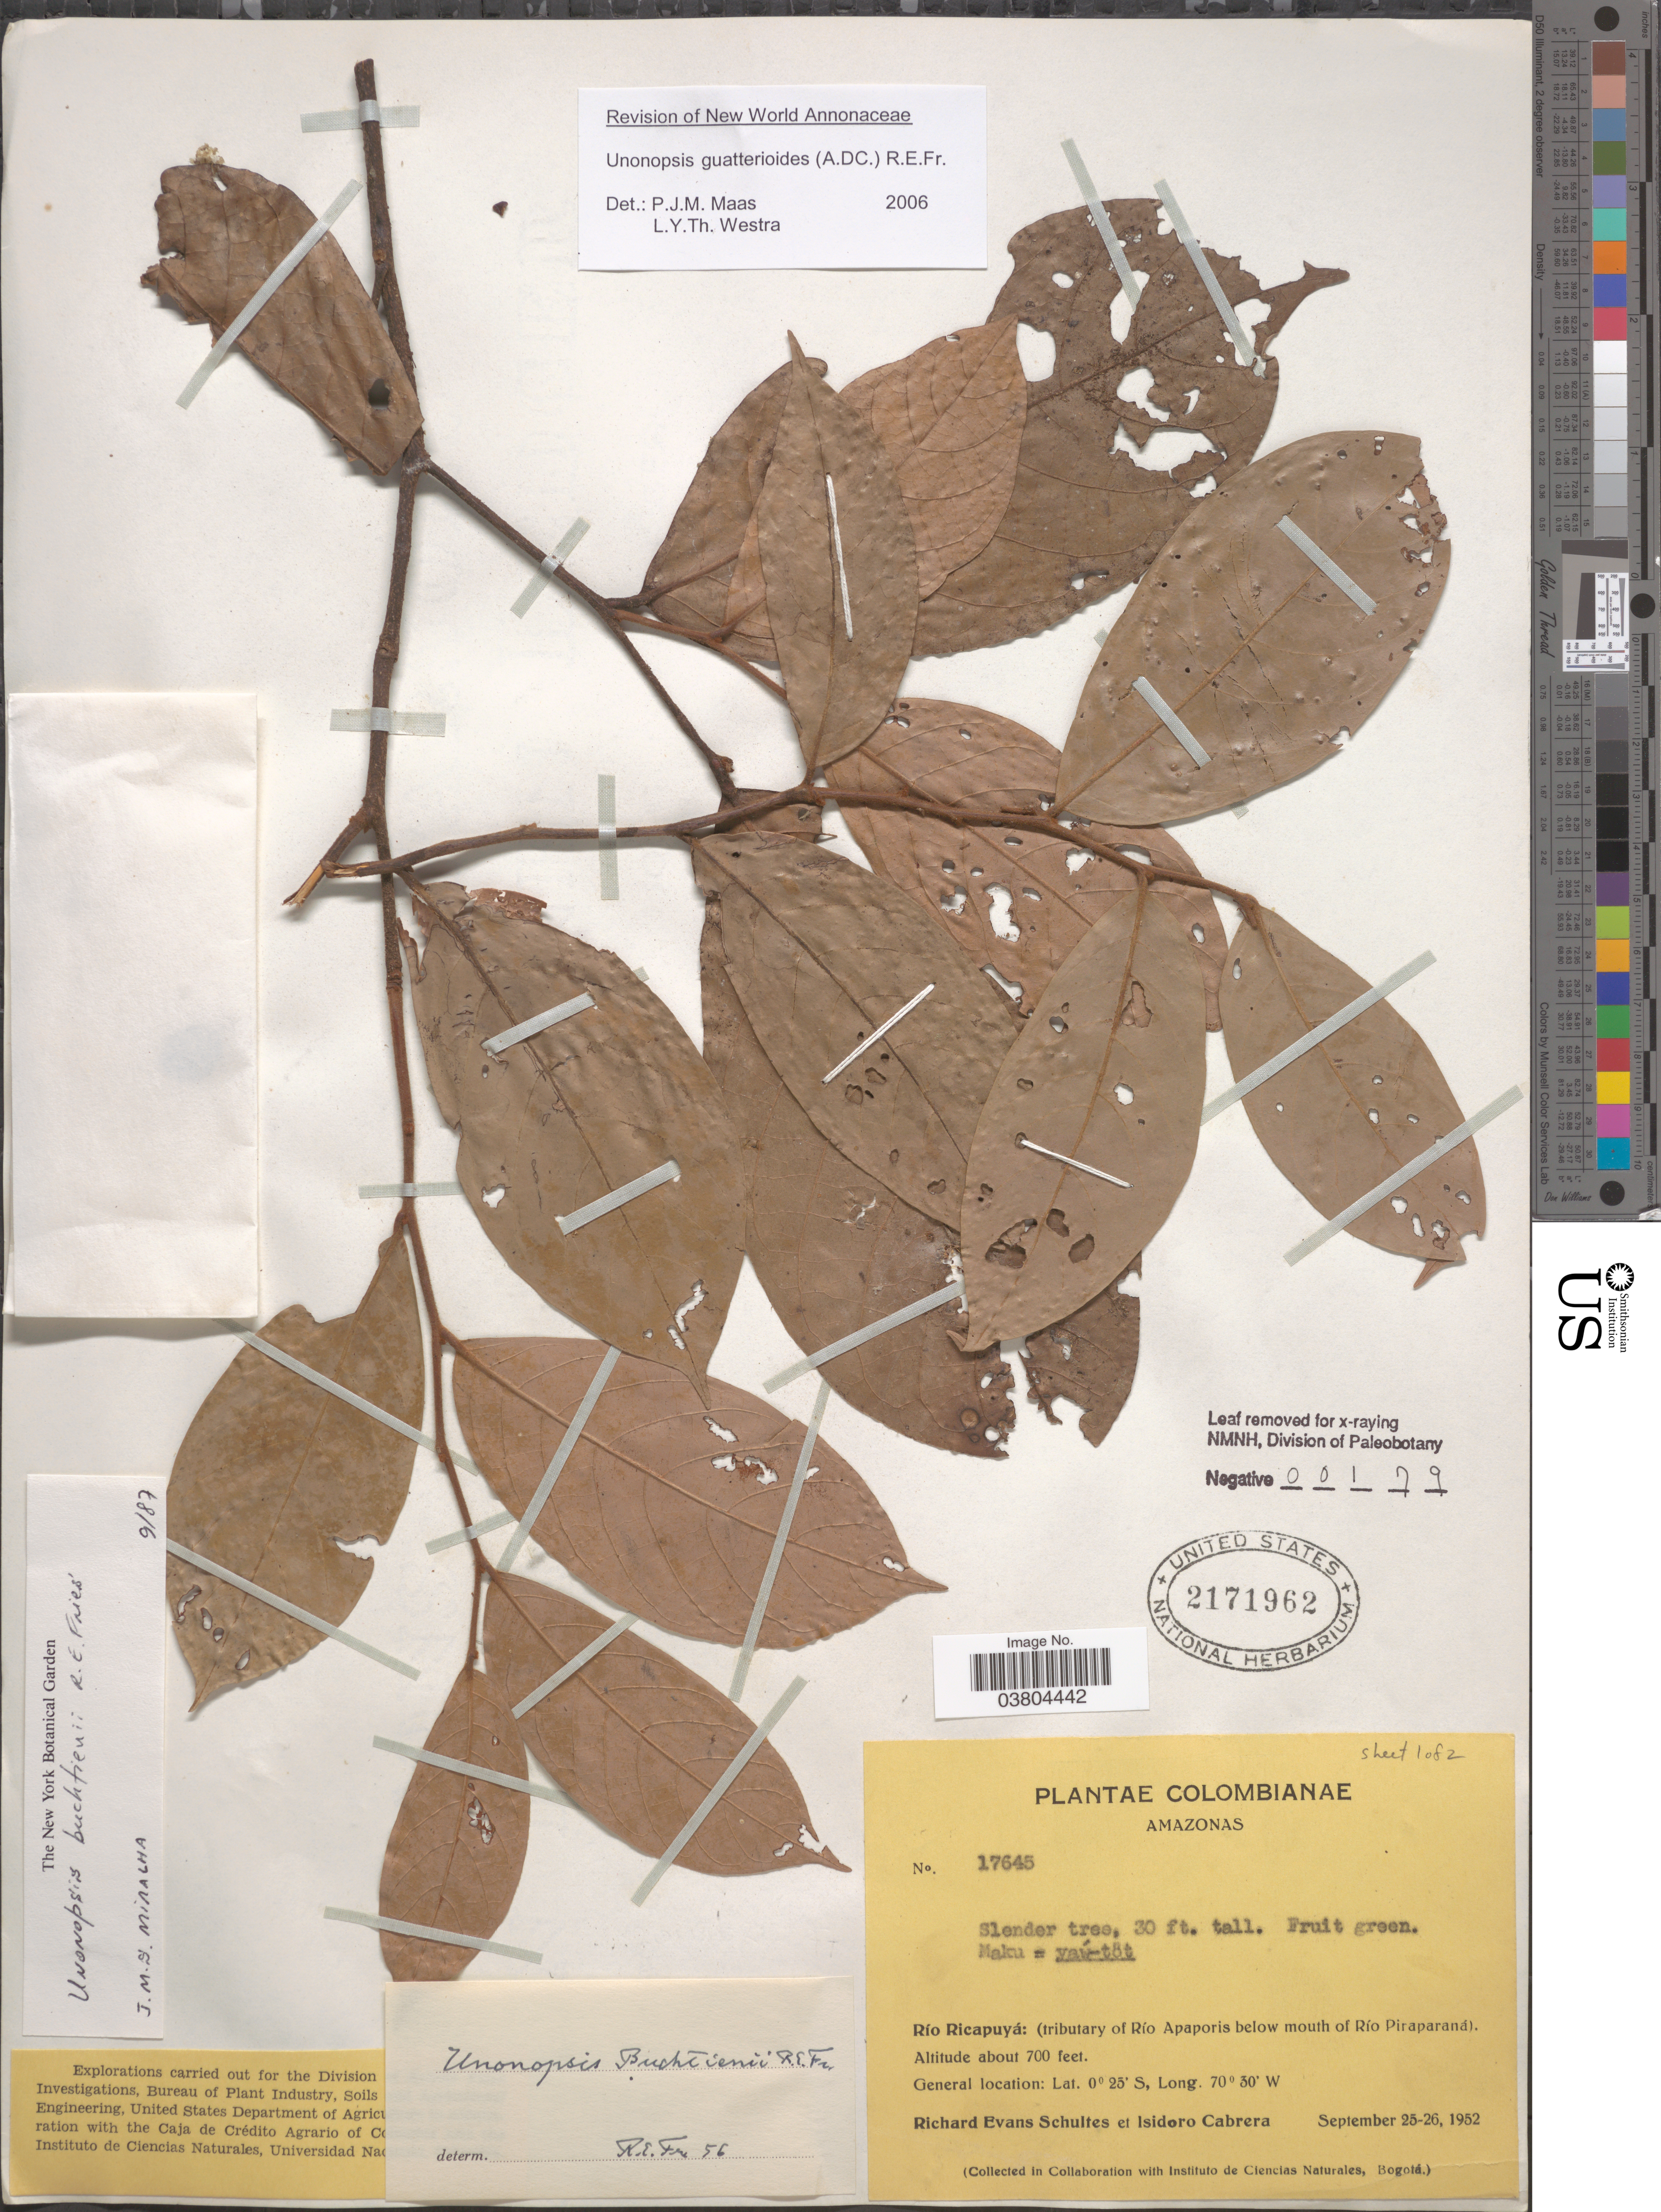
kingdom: Plantae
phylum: Tracheophyta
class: Magnoliopsida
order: Magnoliales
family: Annonaceae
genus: Unonopsis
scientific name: Unonopsis guatterioides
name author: (A. DC.) R.E. Fr.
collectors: R. E. Schultes & I. Cabrera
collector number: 17645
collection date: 1952-09-25/1952-09-26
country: Colombia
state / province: Amazônas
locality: Río Ricapuyá: (tributary of Río Apaporis below mouth of Río Piraparaná).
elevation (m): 213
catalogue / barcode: US 2171962